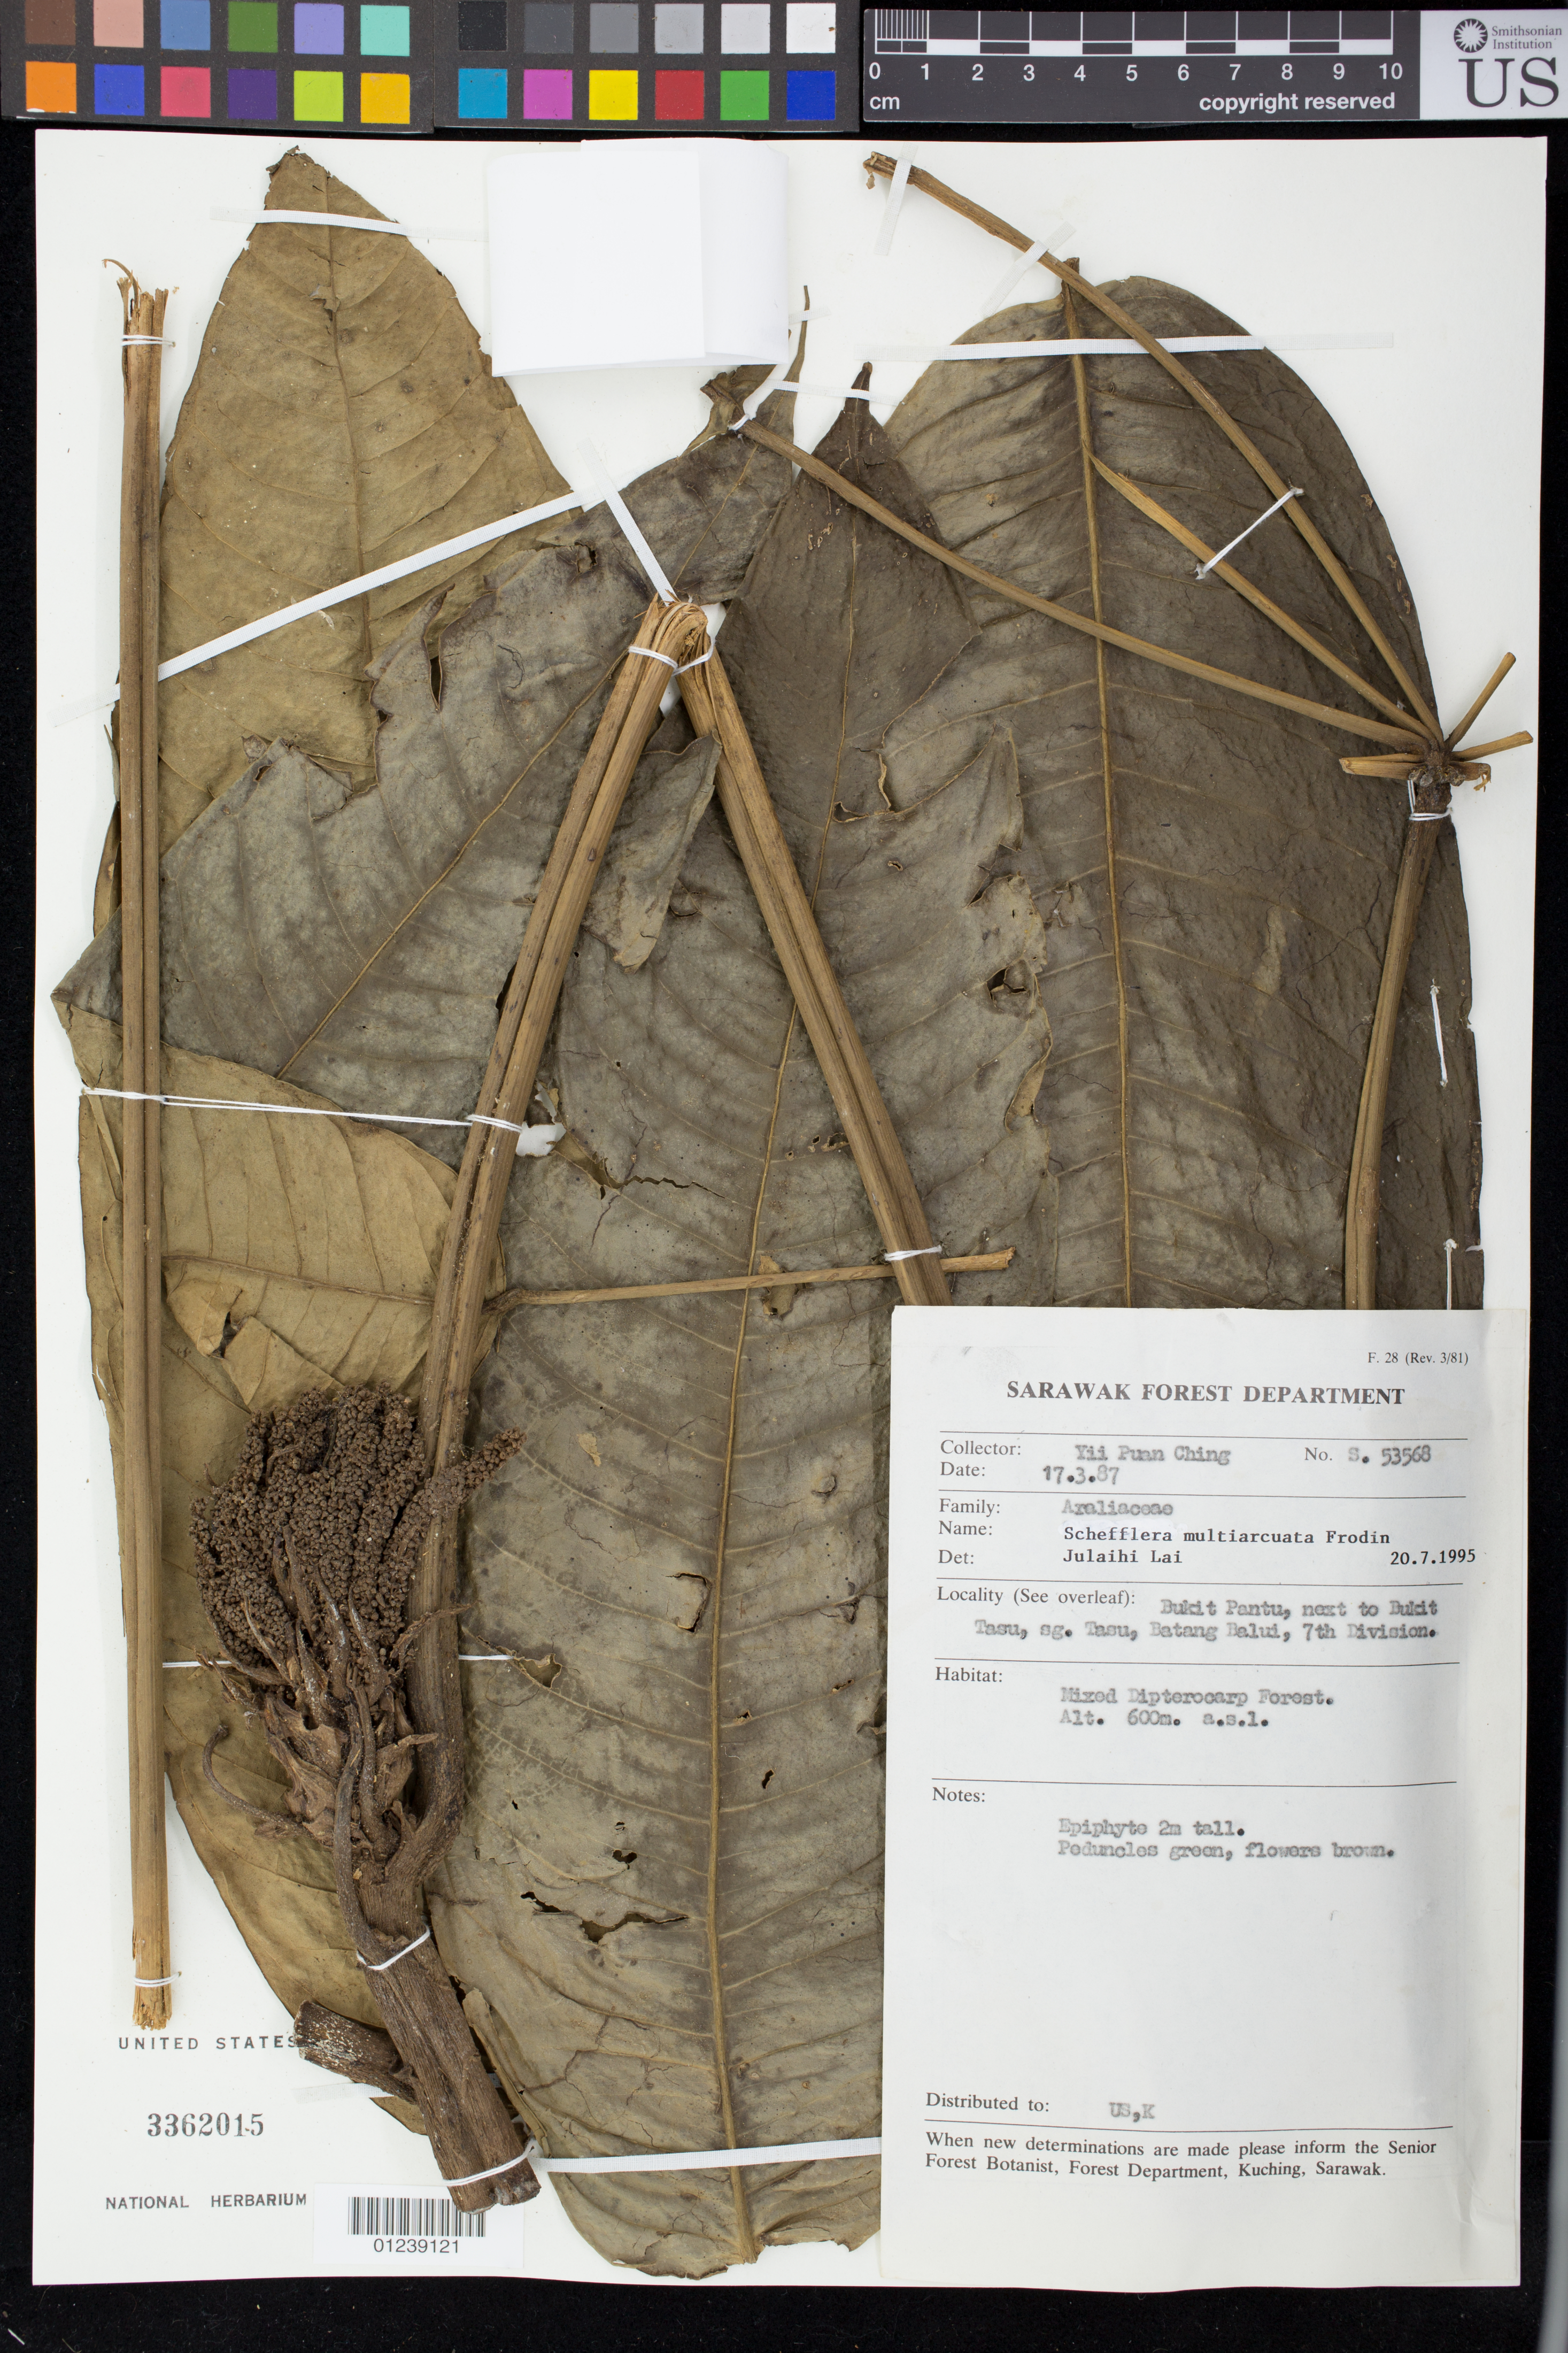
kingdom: Plantae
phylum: Tracheophyta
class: Magnoliopsida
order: Apiales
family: Araliaceae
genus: Schefflera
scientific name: Schefflera sp.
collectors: P. Yii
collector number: S.53568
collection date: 1987-03-17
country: Malaysia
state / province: Sarawak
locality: Bukit Pantu, next to Bukit Tasu, sg. Tasu, Batang Balui, 7th Division, Sarawak Forest Department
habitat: Mixed Dipterocarp Forest.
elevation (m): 600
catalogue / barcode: US 3362015